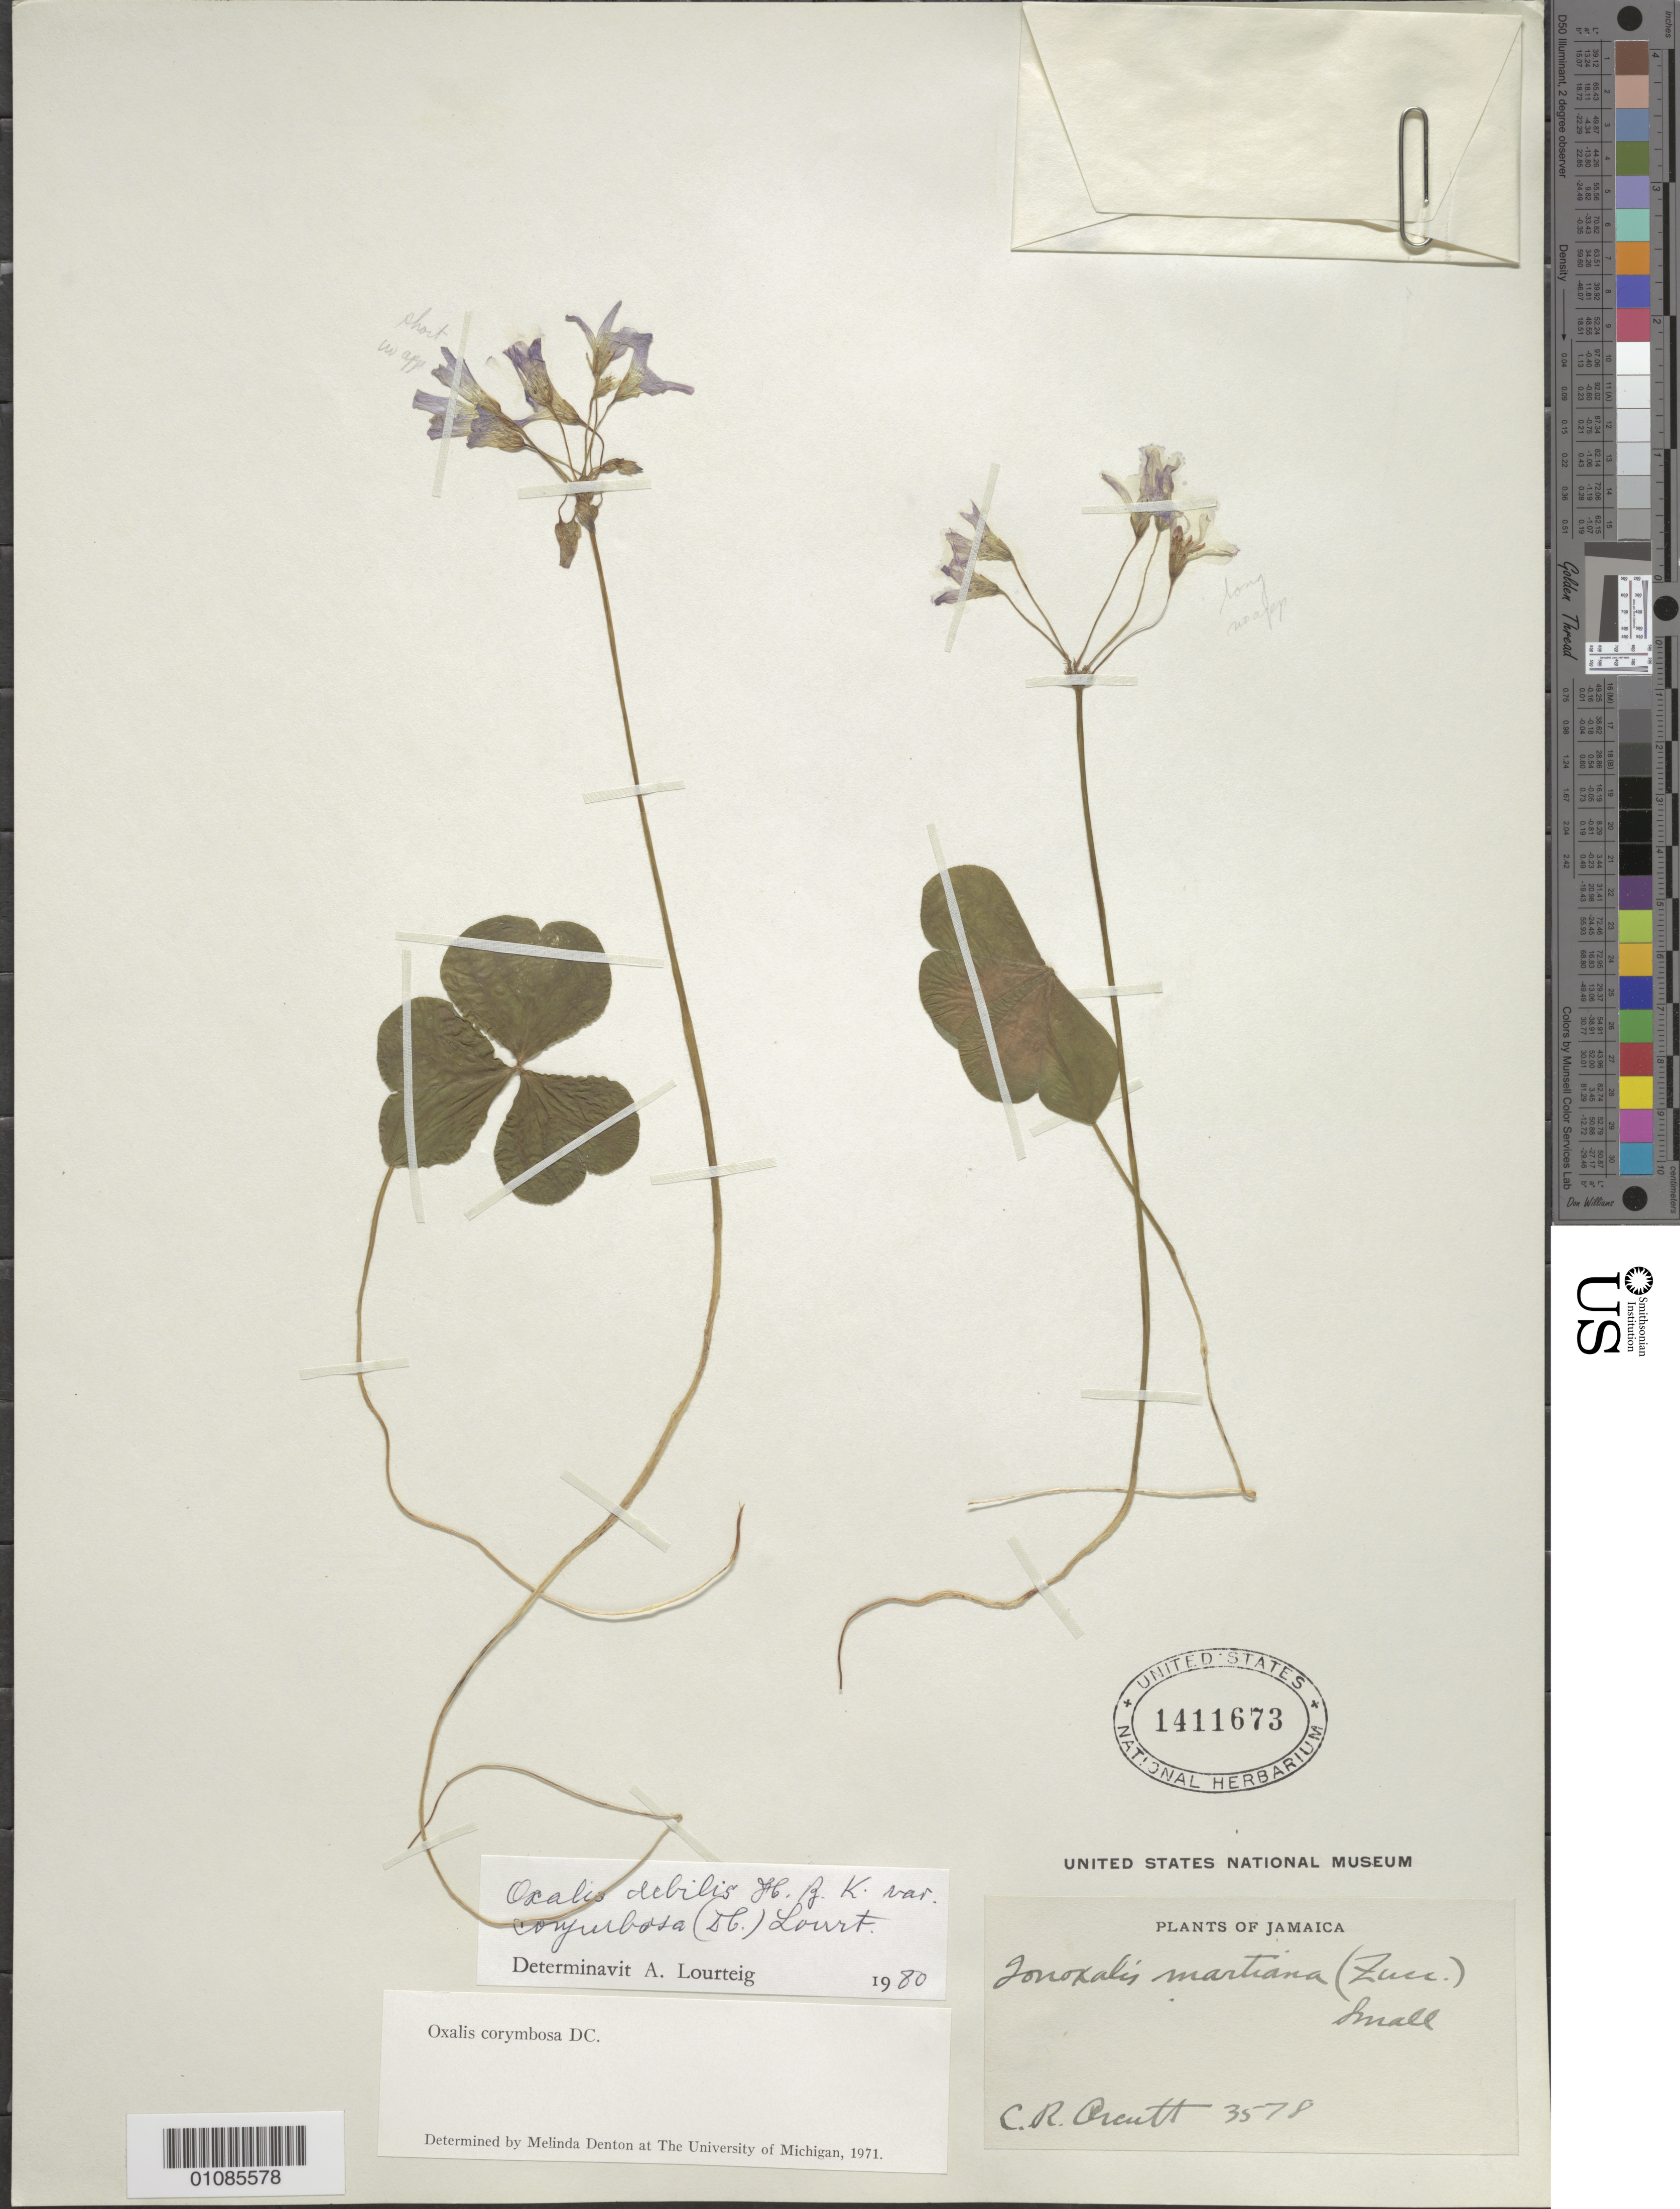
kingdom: Plantae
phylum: Tracheophyta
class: Magnoliopsida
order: Oxalidales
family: Oxalidaceae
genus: Oxalis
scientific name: Oxalis debilis var. corymbosa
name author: (DC.) Lourteig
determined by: Lourteig, A.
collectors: G. Prescott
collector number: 3578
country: Jamaica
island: Jamaica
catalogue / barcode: US 1411673